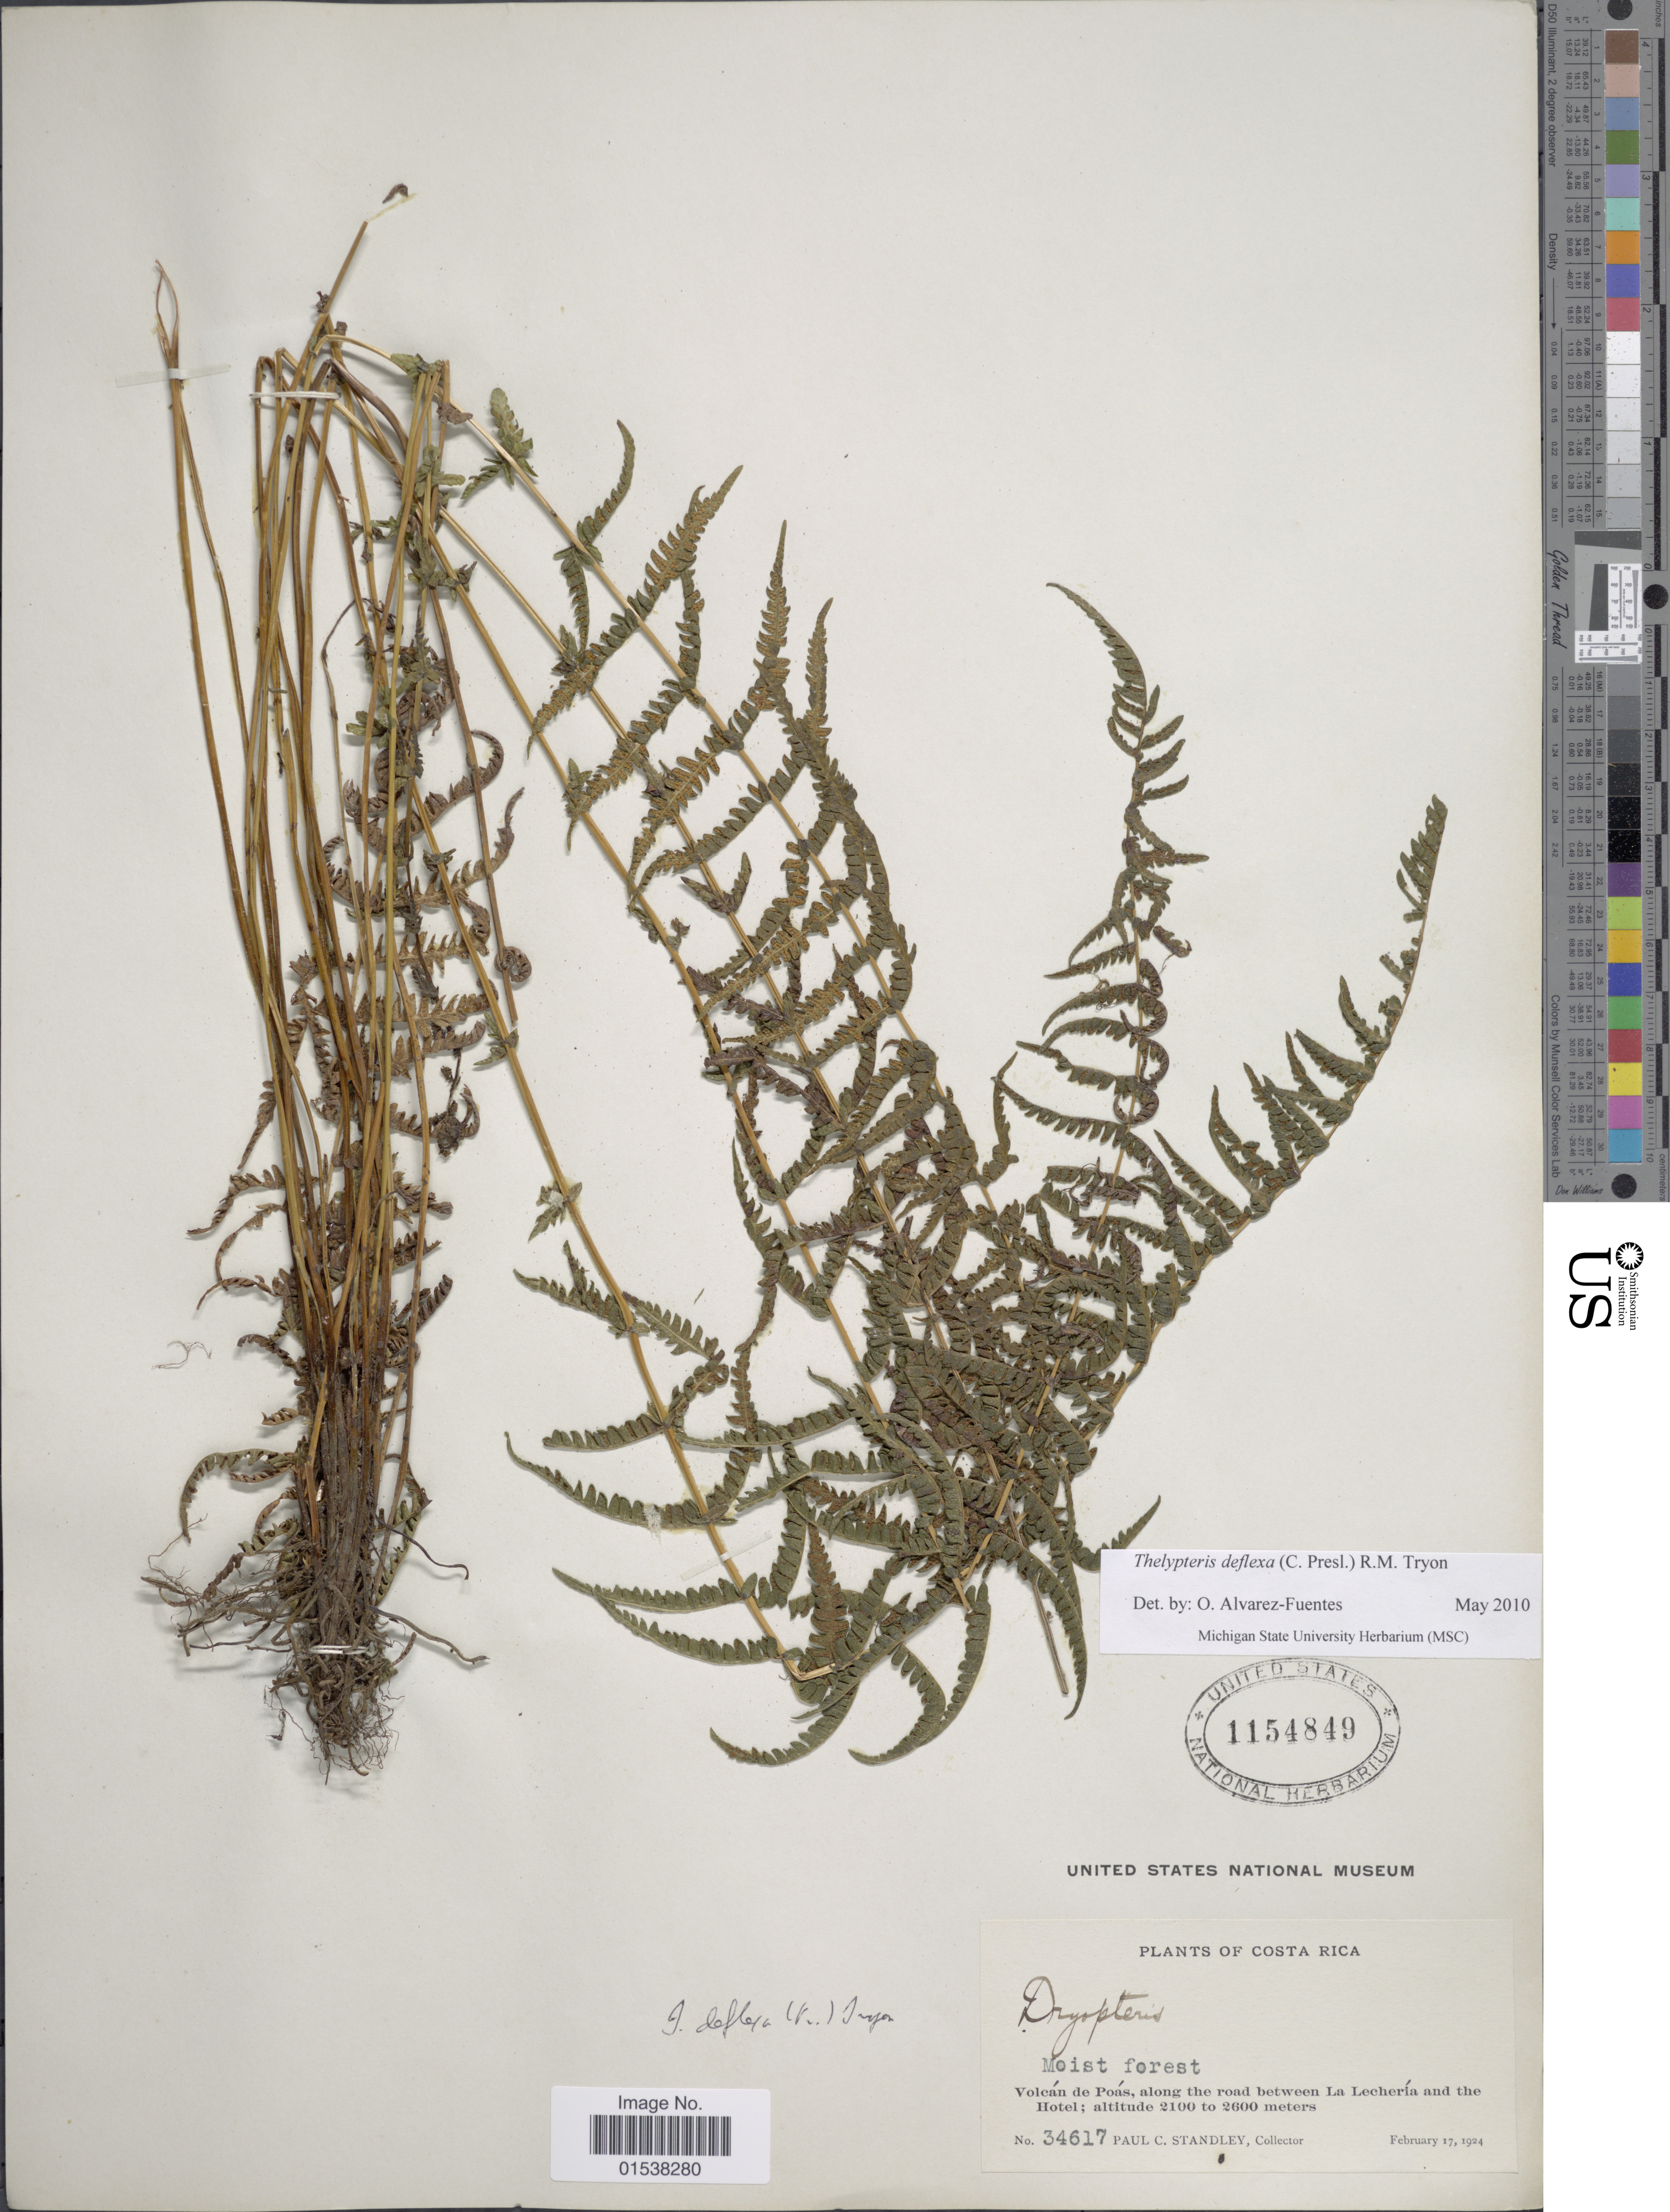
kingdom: Plantae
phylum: Tracheophyta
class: Polypodiopsida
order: Polypodiales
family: Thelypteridaceae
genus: Amauropelta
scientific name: Amauropelta deflexa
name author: (C. Presl) Á. Löve & D. Löve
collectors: P. C. Standley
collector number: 34617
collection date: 1924-02-17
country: Costa Rica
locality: Volcan de Poas, along the road between La Lecheria and the Hotel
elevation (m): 2100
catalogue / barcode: US 1154849